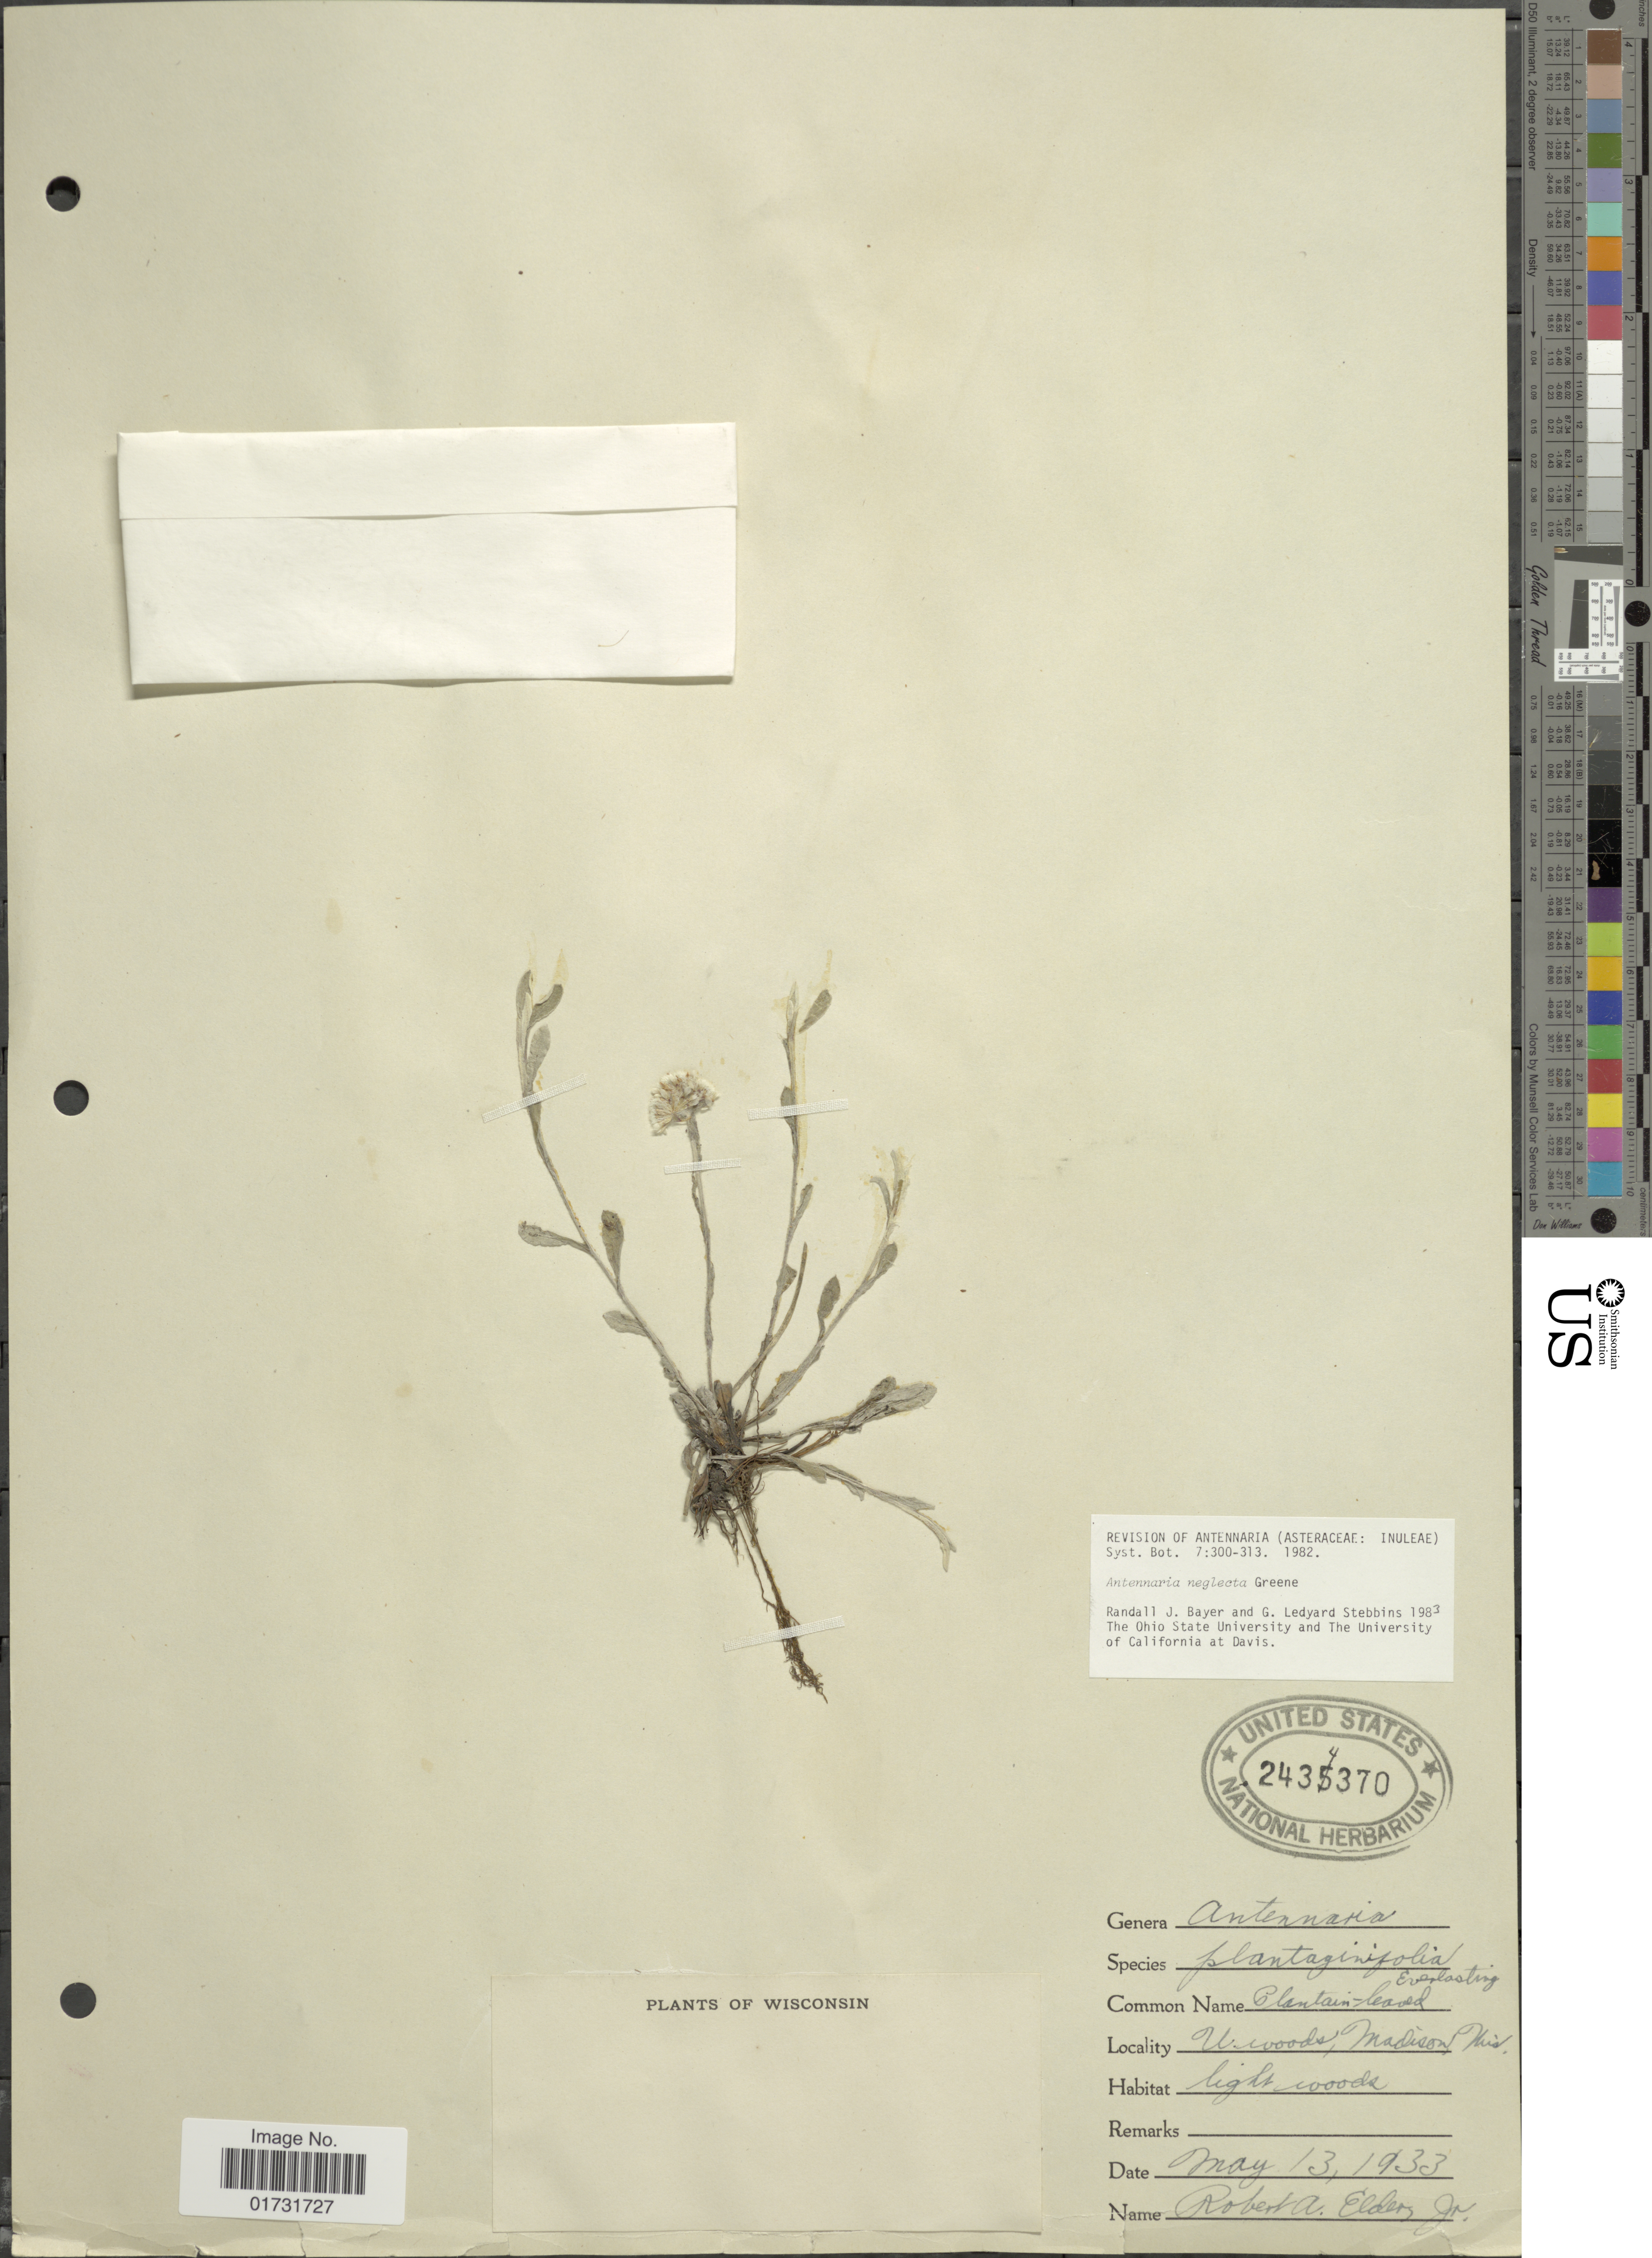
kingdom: Plantae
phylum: Tracheophyta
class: Magnoliopsida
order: Asterales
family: Asteraceae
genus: Antennaria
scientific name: Antennaria neglecta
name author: Greene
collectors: R. Elders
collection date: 1933-05-13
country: United States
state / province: Wisconsin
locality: Madison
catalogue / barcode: US 2434370